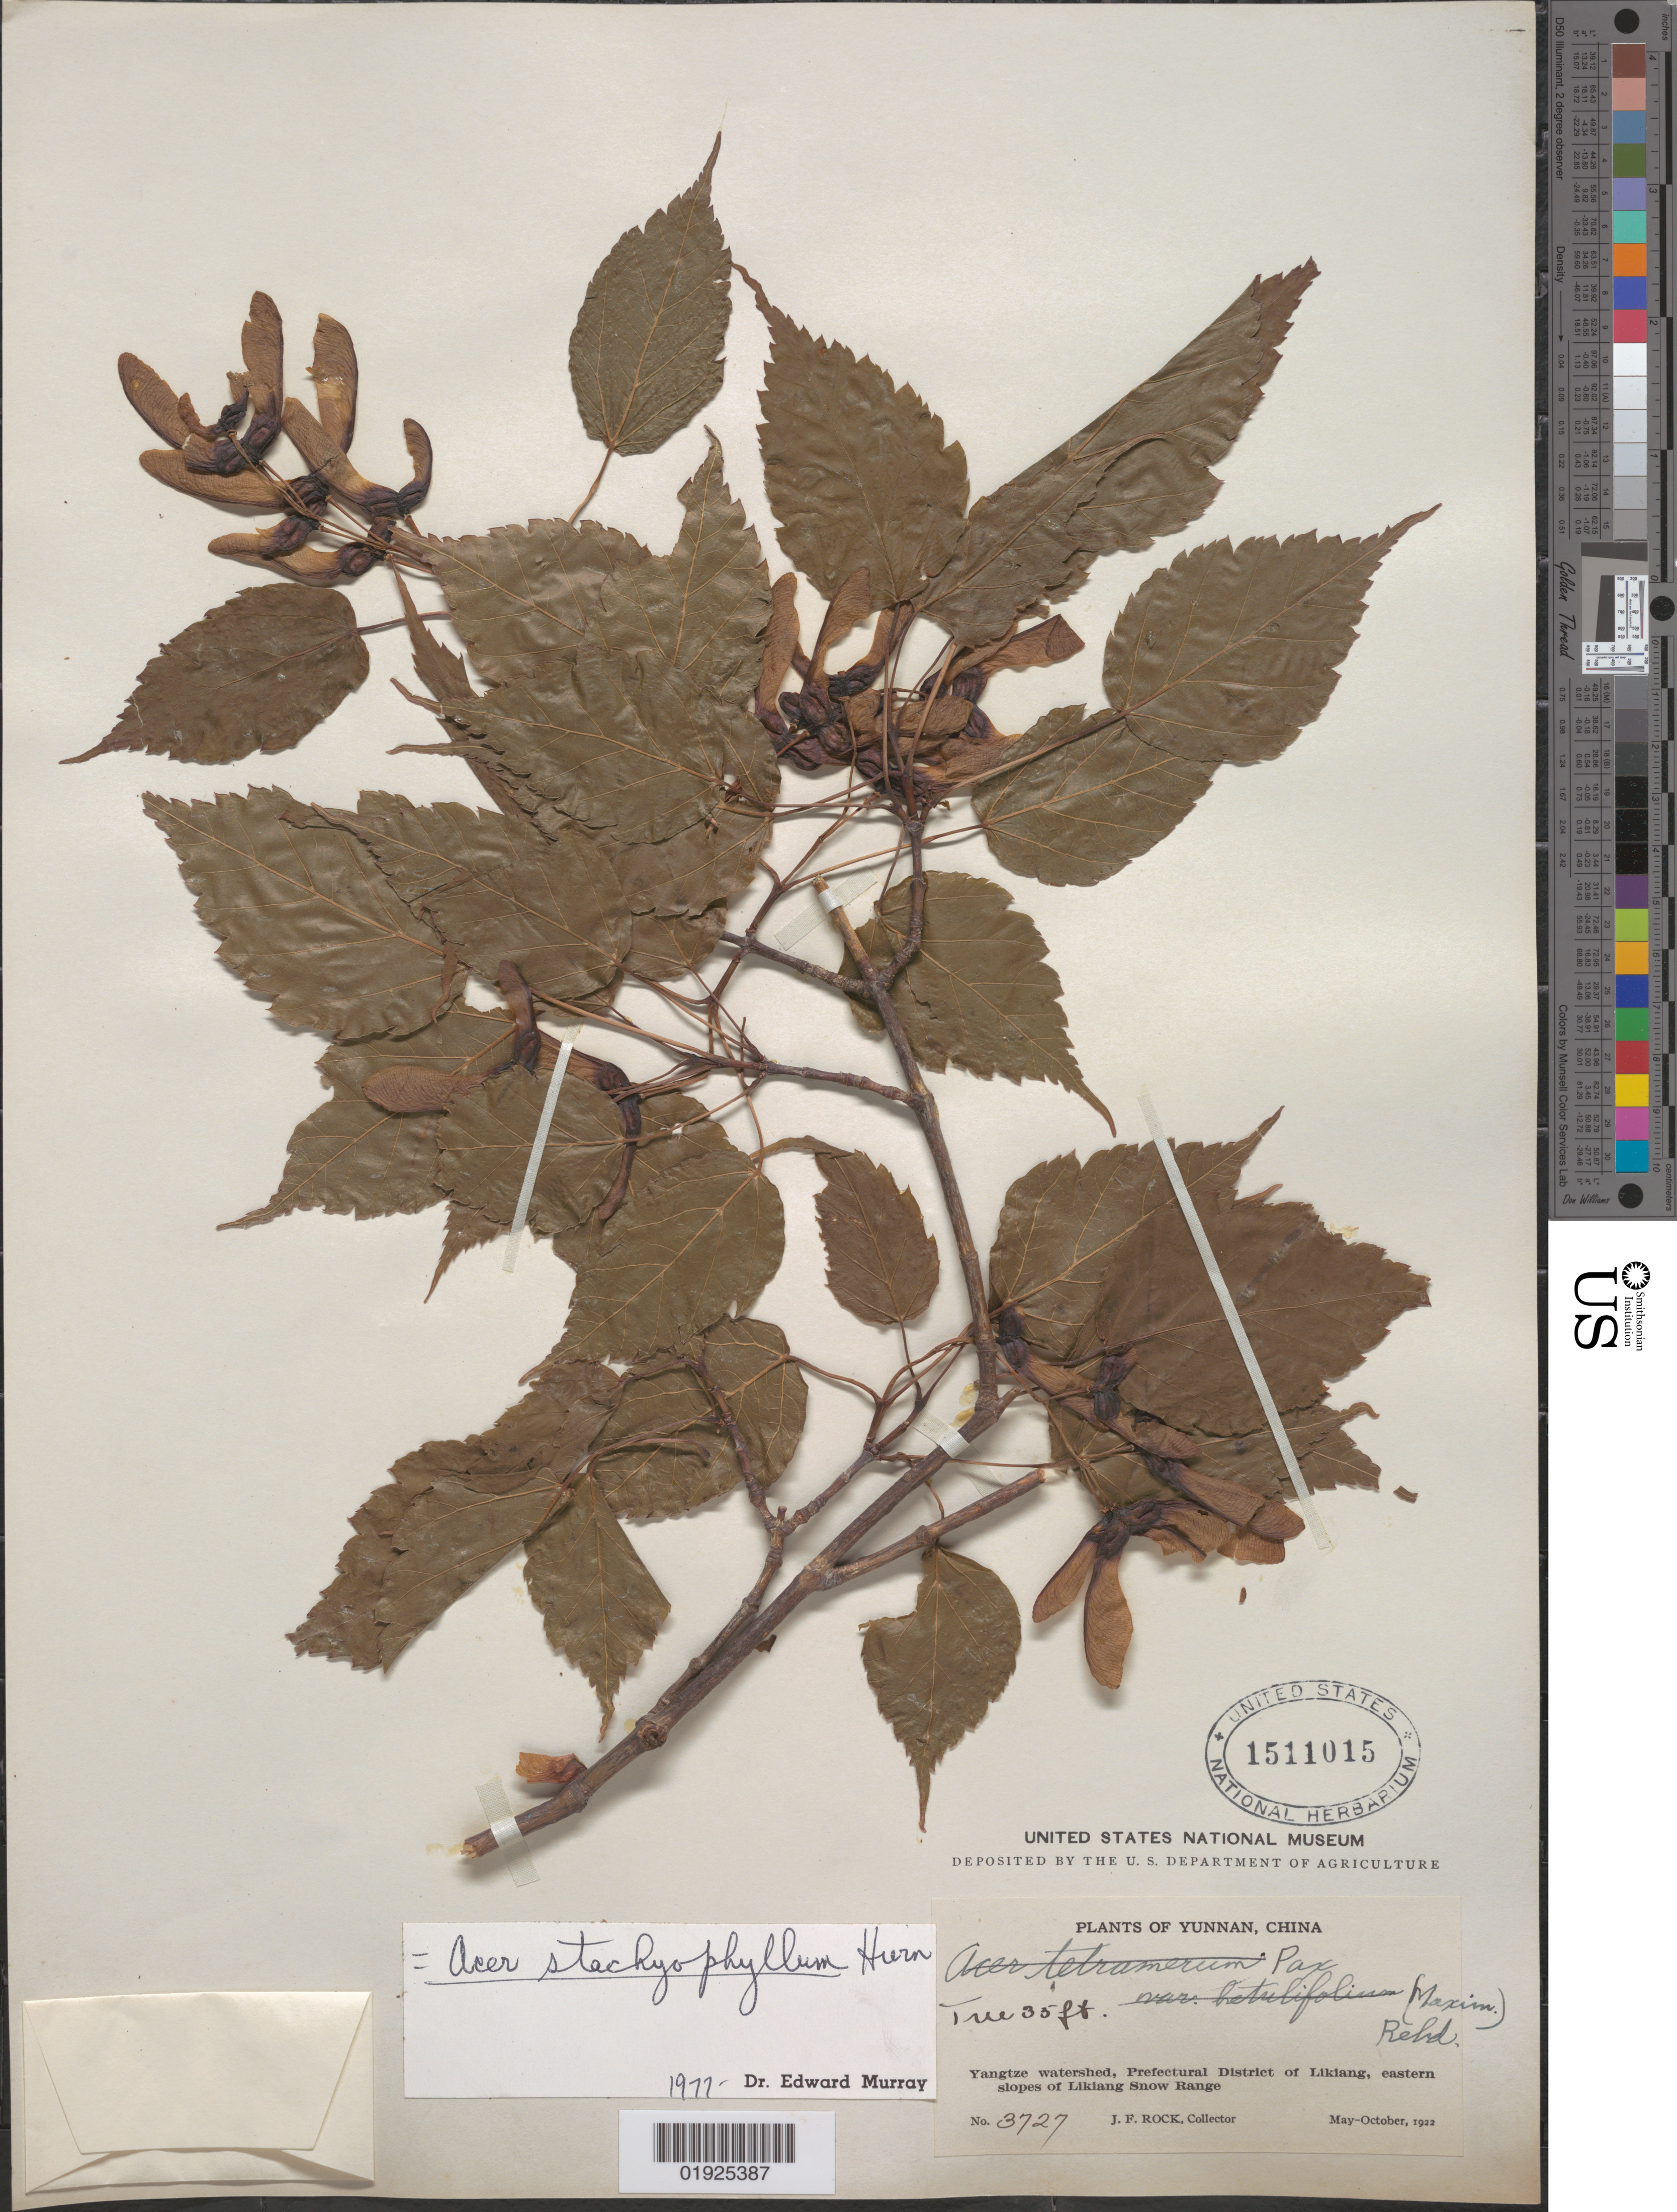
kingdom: Plantae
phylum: Tracheophyta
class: Magnoliopsida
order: Sapindales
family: Sapindaceae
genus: Acer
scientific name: Acer stachyophyllum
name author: Hiern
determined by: Murray, Edward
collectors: J. F. Rock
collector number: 3727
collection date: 1922-05/1922-10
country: China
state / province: Yunnan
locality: Yangtze watershed, Prefectural District of Likiang, eastern slopes of Likiang Snow Range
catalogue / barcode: US 1511015